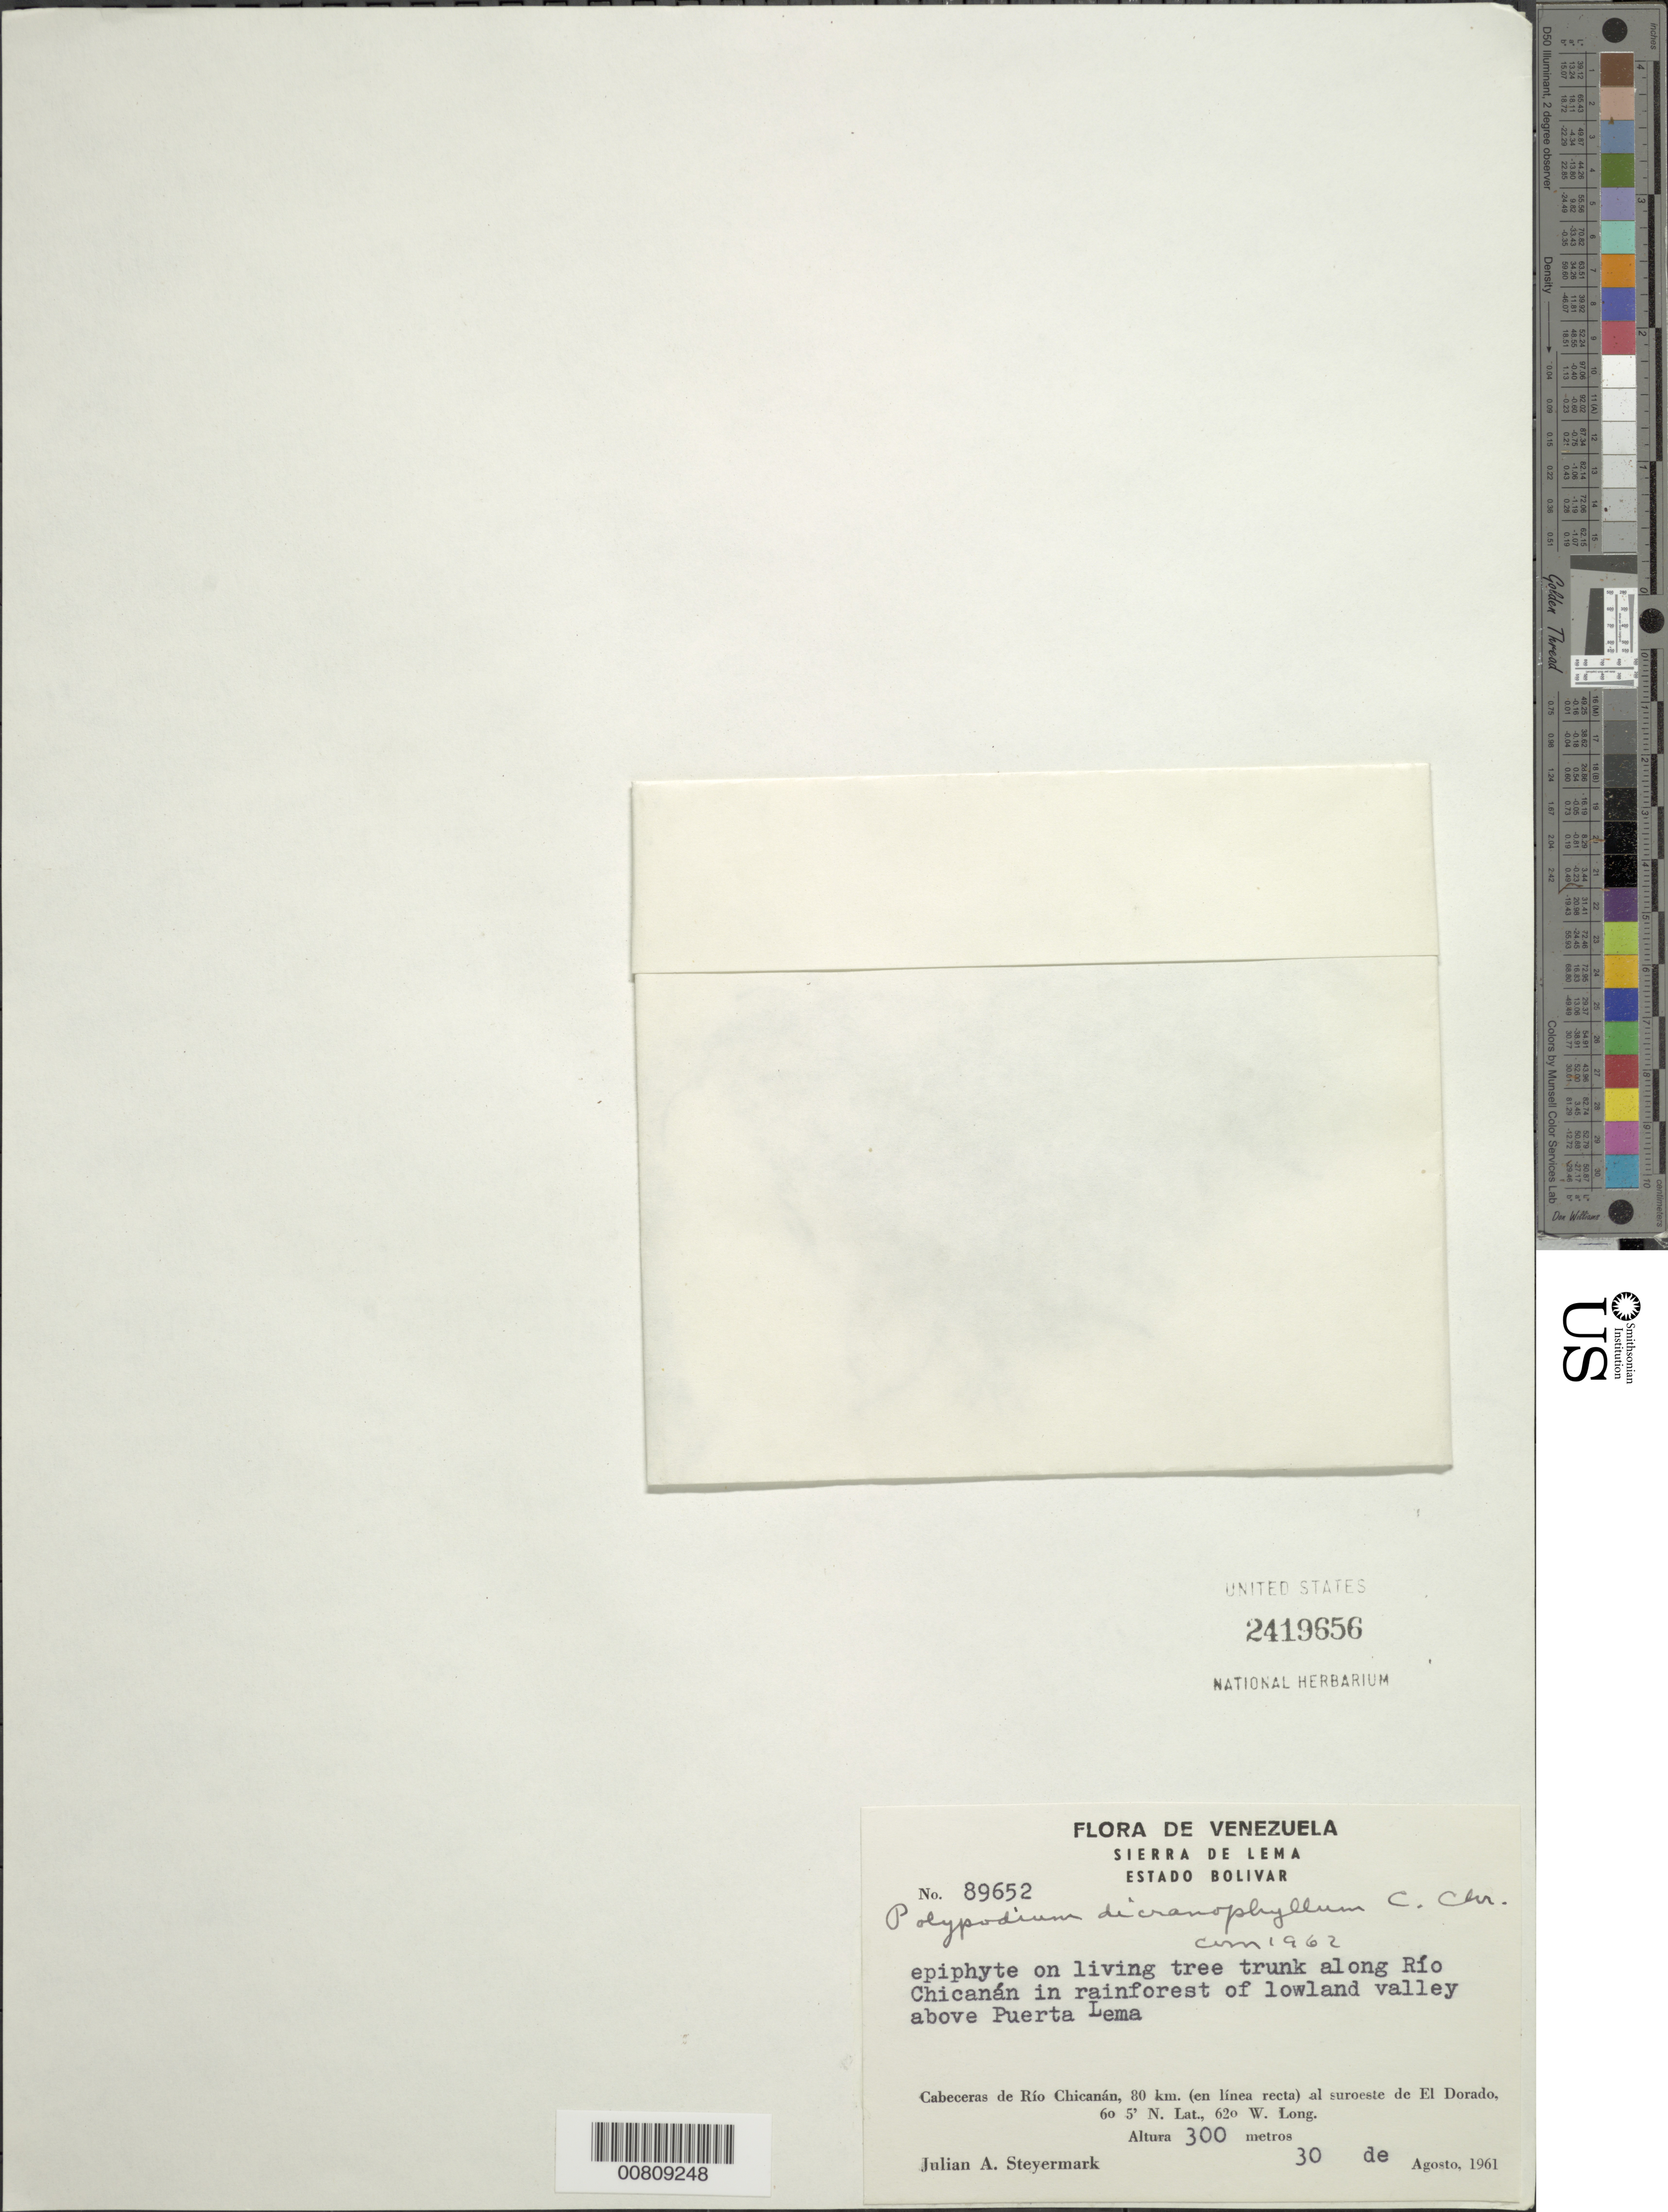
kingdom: Plantae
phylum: Tracheophyta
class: Polypodiopsida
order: Polypodiales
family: Polypodiaceae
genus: Cochlidium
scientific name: Cochlidium furcatum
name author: (Hook. & Grev.) C. Chr.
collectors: J. Steyermark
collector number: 89652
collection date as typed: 30-Aug-61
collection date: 1961-08-30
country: Venezuela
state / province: Bolívar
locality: Sierra de Lema, along Río Chicanán, above Puerto Lema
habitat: Rainforest of lowland valley; on living tree trunk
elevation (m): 300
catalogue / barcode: US 2419656